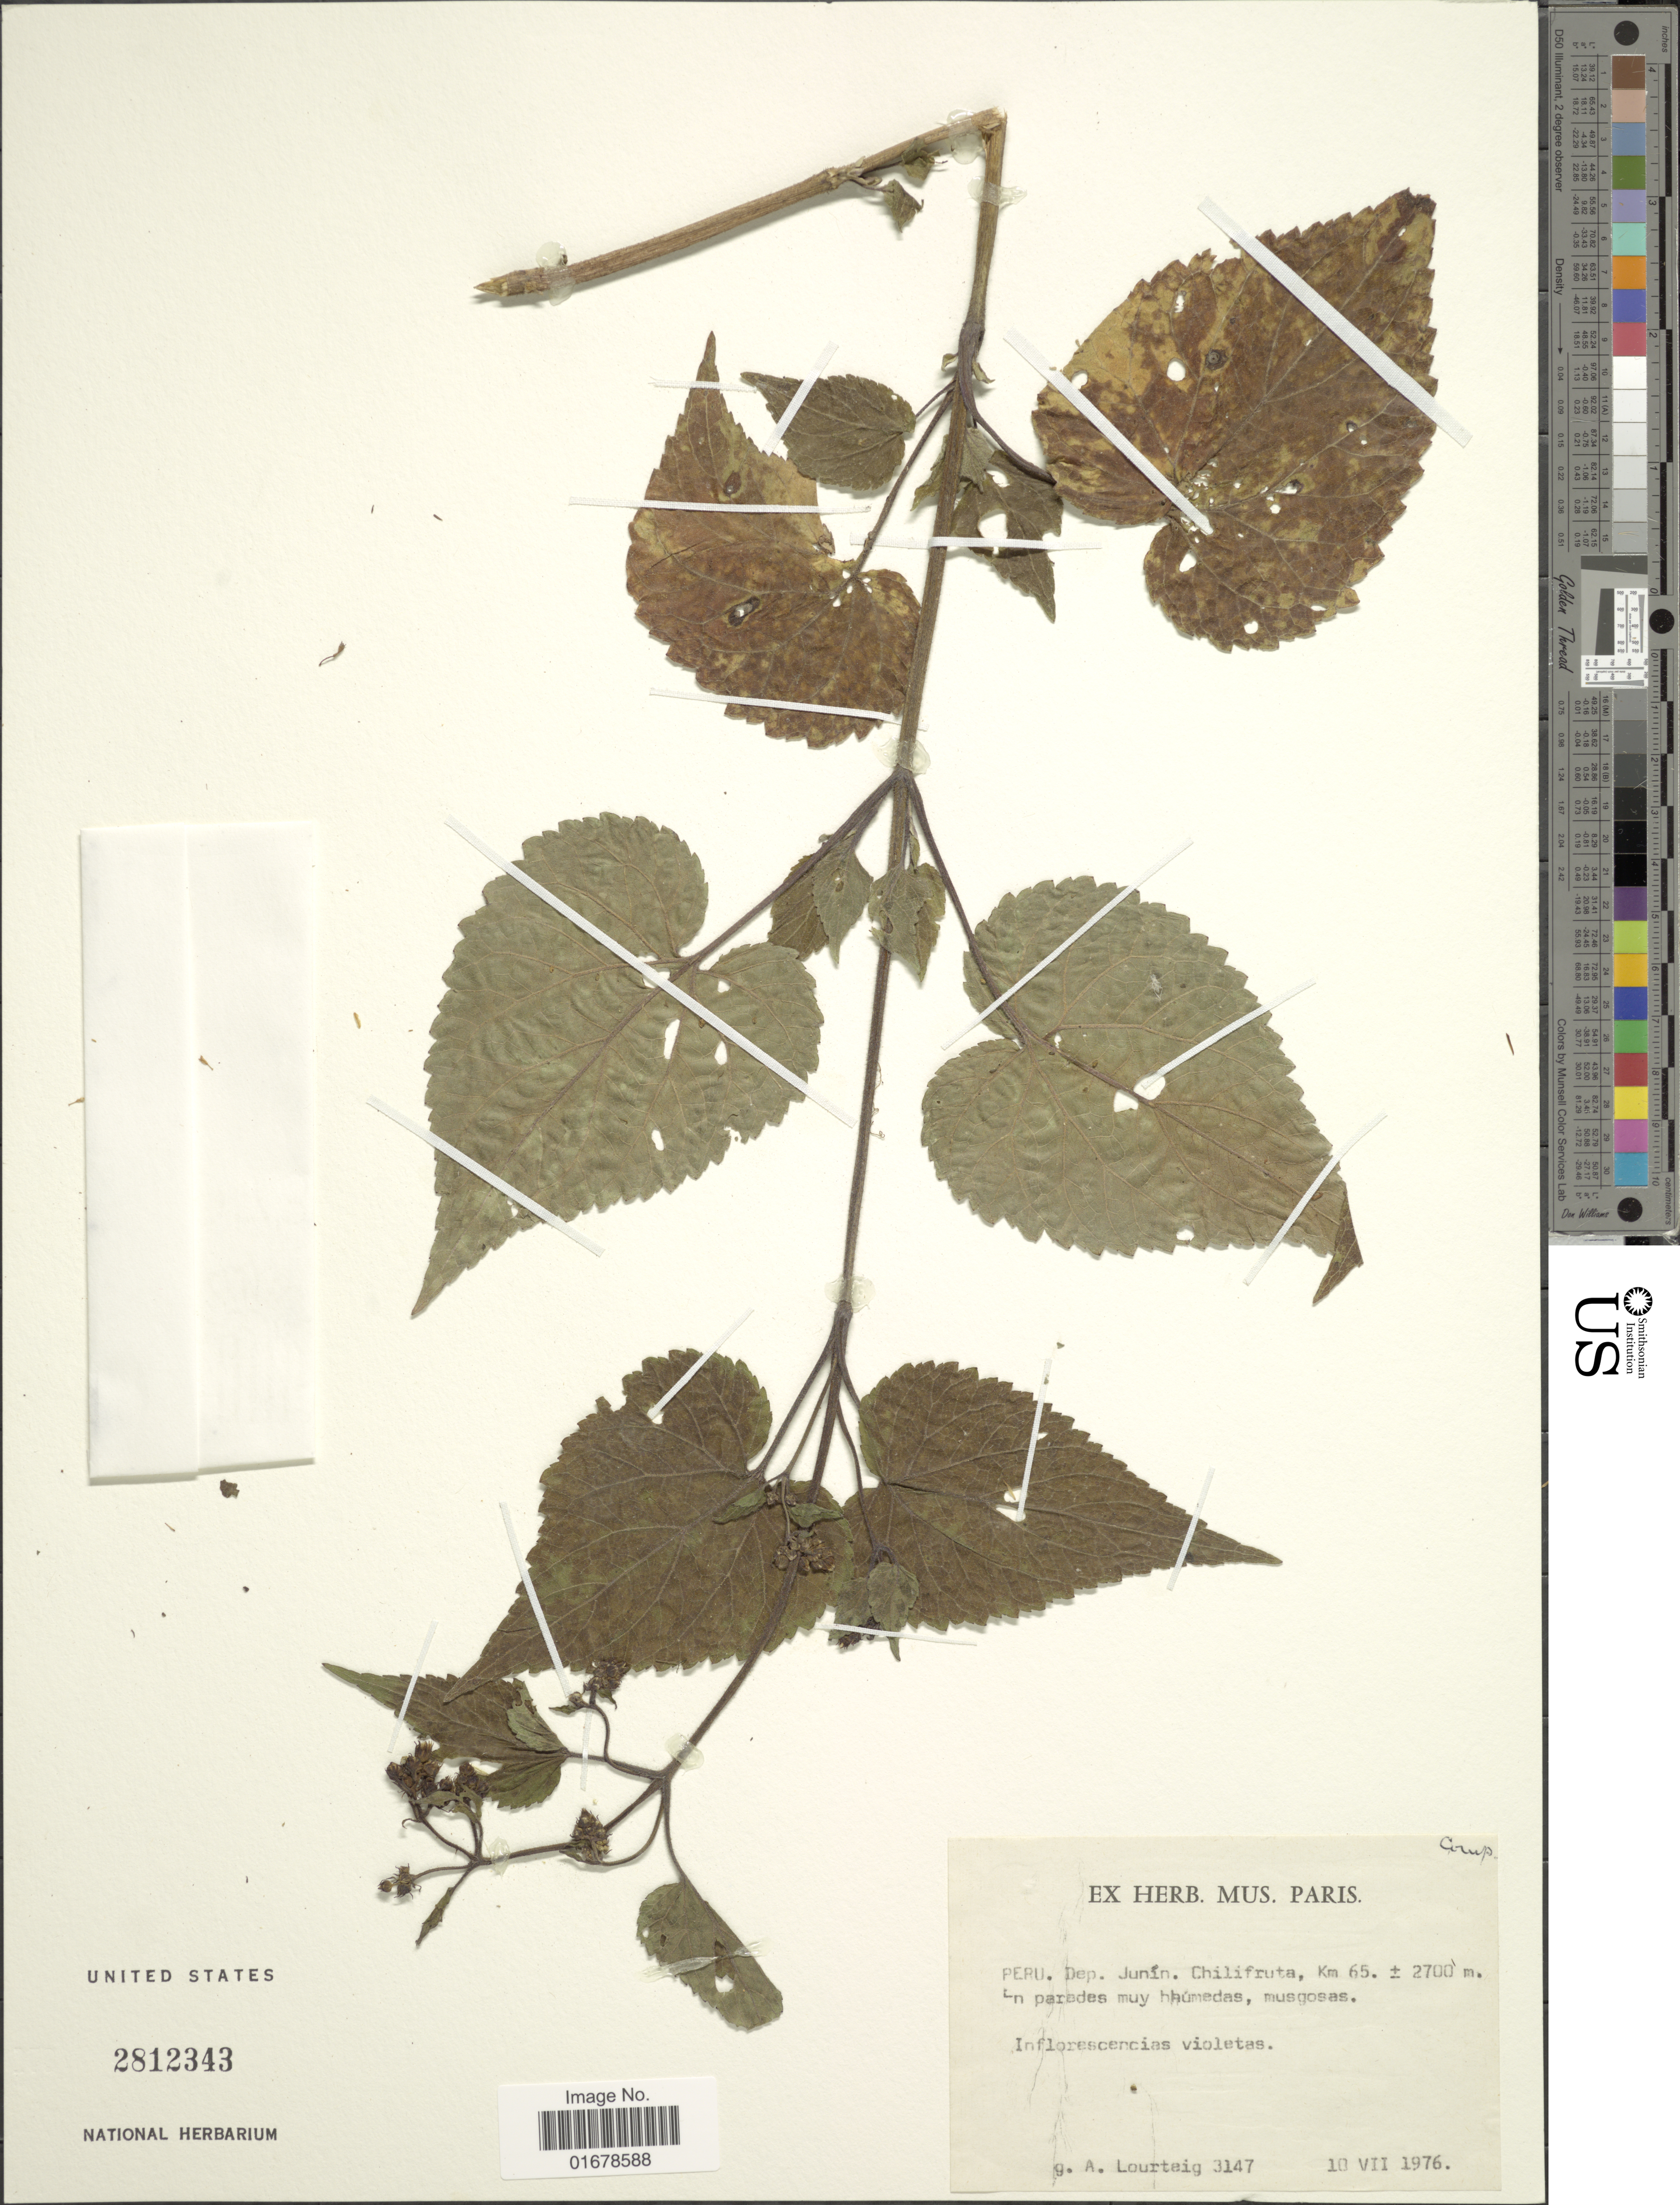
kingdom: Plantae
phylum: Tracheophyta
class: Magnoliopsida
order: Asterales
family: Asteraceae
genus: Ageratina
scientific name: Ageratina sp.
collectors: A. Lourteig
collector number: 3147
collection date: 1976-07-10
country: Peru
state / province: Junín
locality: Dep. Junin, Chilifruta, Km 65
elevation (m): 2700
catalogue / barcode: US 2812343